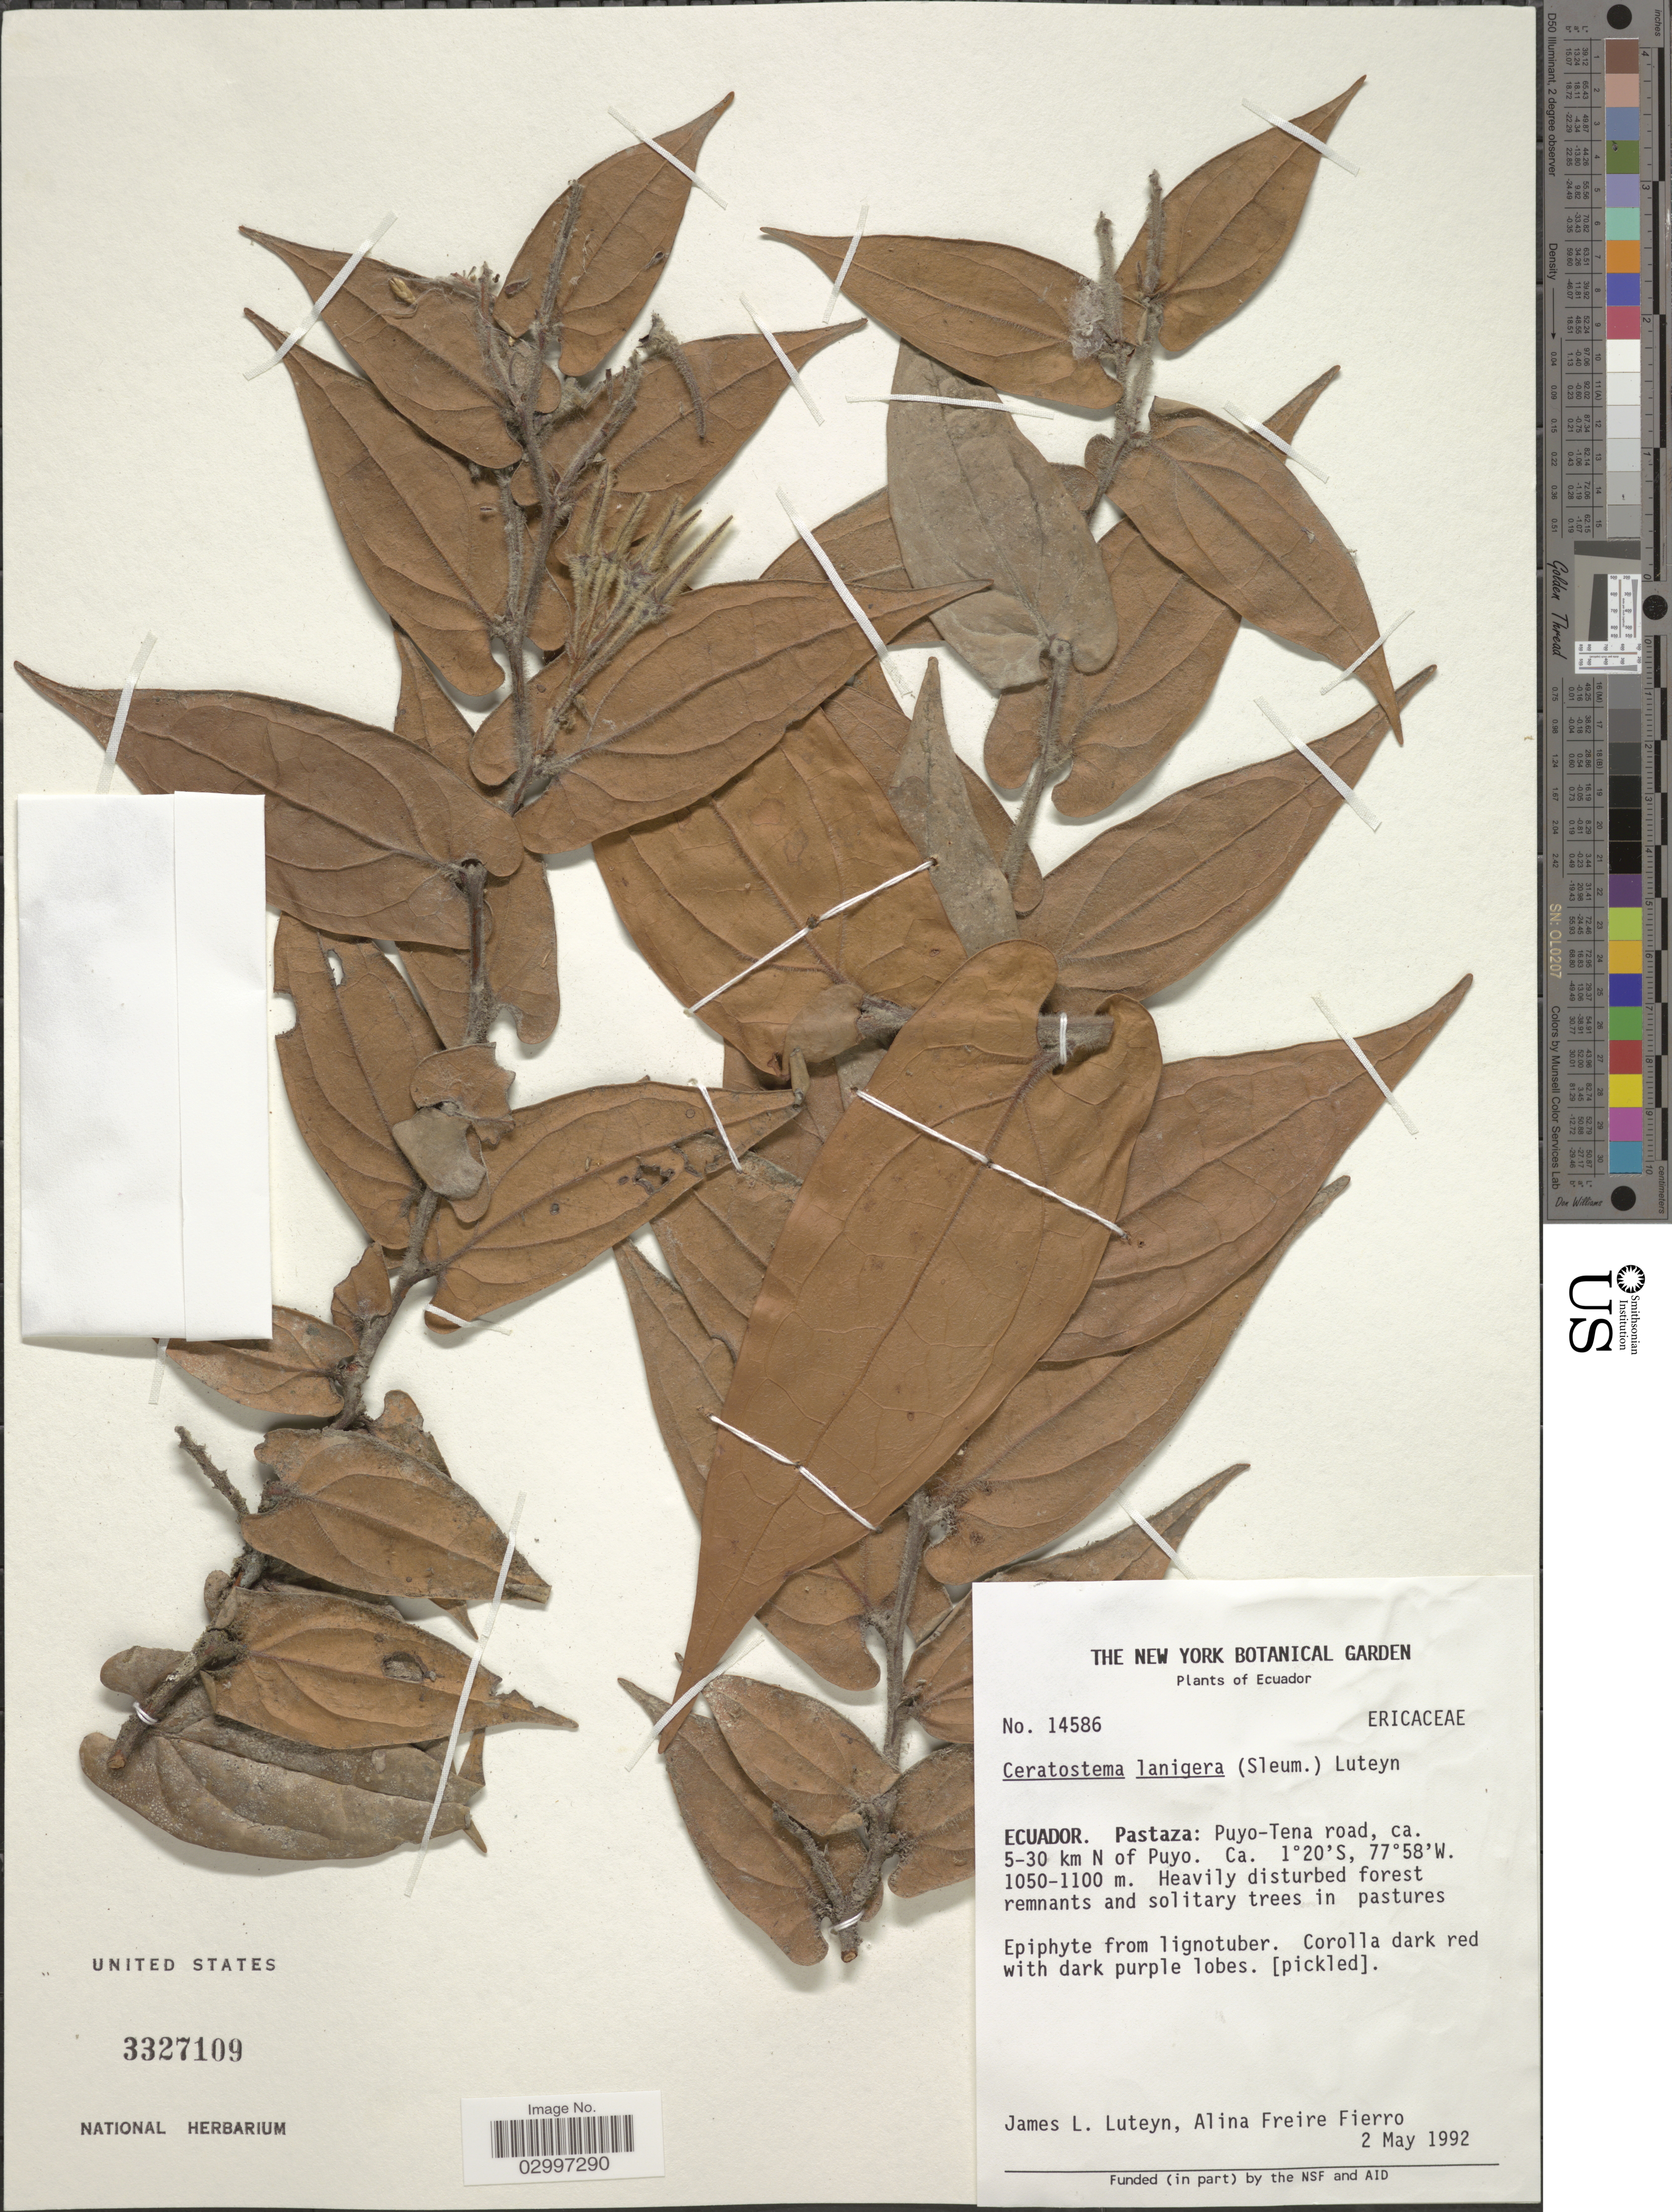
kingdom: Plantae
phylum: Tracheophyta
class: Magnoliopsida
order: Ericales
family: Ericaceae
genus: Ceratostema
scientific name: Ceratostema lanigerum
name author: (Sleumer) Luteyn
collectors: J. Luteyn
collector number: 14586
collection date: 1992-05-02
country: Ecuador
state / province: Pastaza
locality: Puyo-Tena road, ca. 5-30 km N of Puyo.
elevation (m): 1050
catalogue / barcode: US 3327109